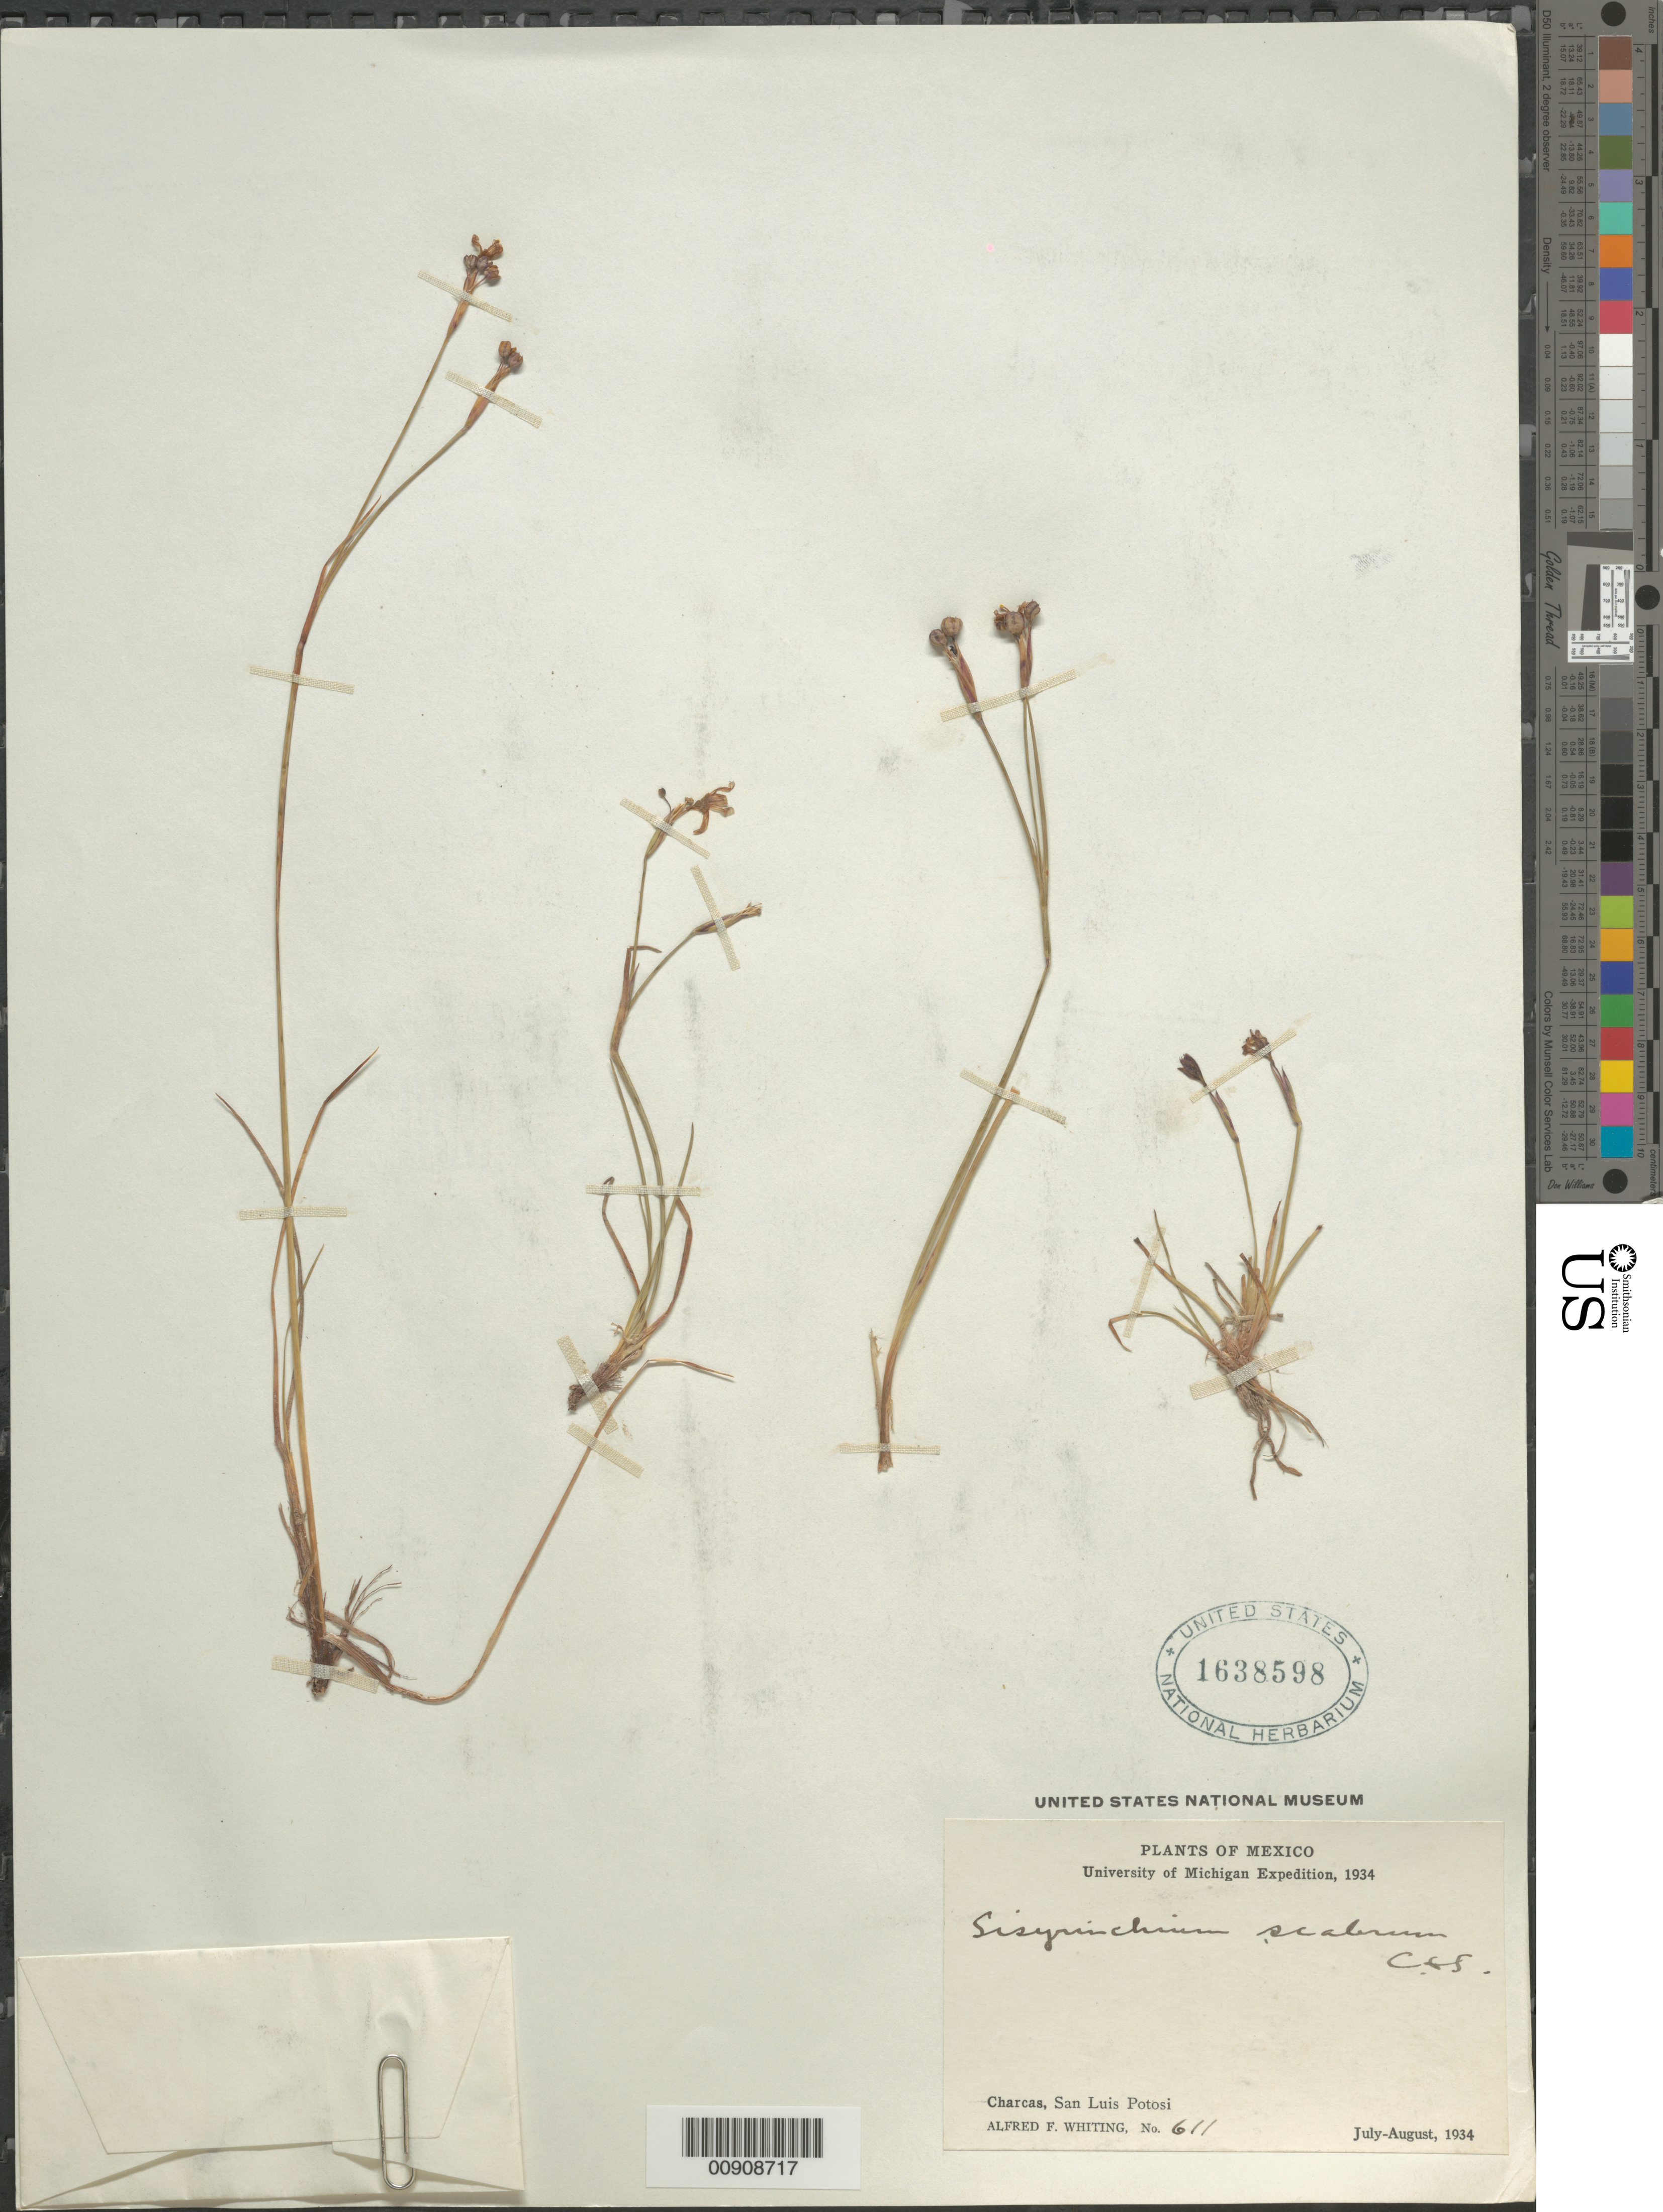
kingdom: Plantae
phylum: Tracheophyta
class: Liliopsida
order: Asparagales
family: Iridaceae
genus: Sisyrinchium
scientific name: Sisyrinchium scabrum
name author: Schltdl. & Cham.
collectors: A. F. Whiting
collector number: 611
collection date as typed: Jul 1934 to -- Aug 1934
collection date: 1934-07/1934-08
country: Mexico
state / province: San Luis Potosí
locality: Charcas, San Luis Potosí.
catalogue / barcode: US 1638598